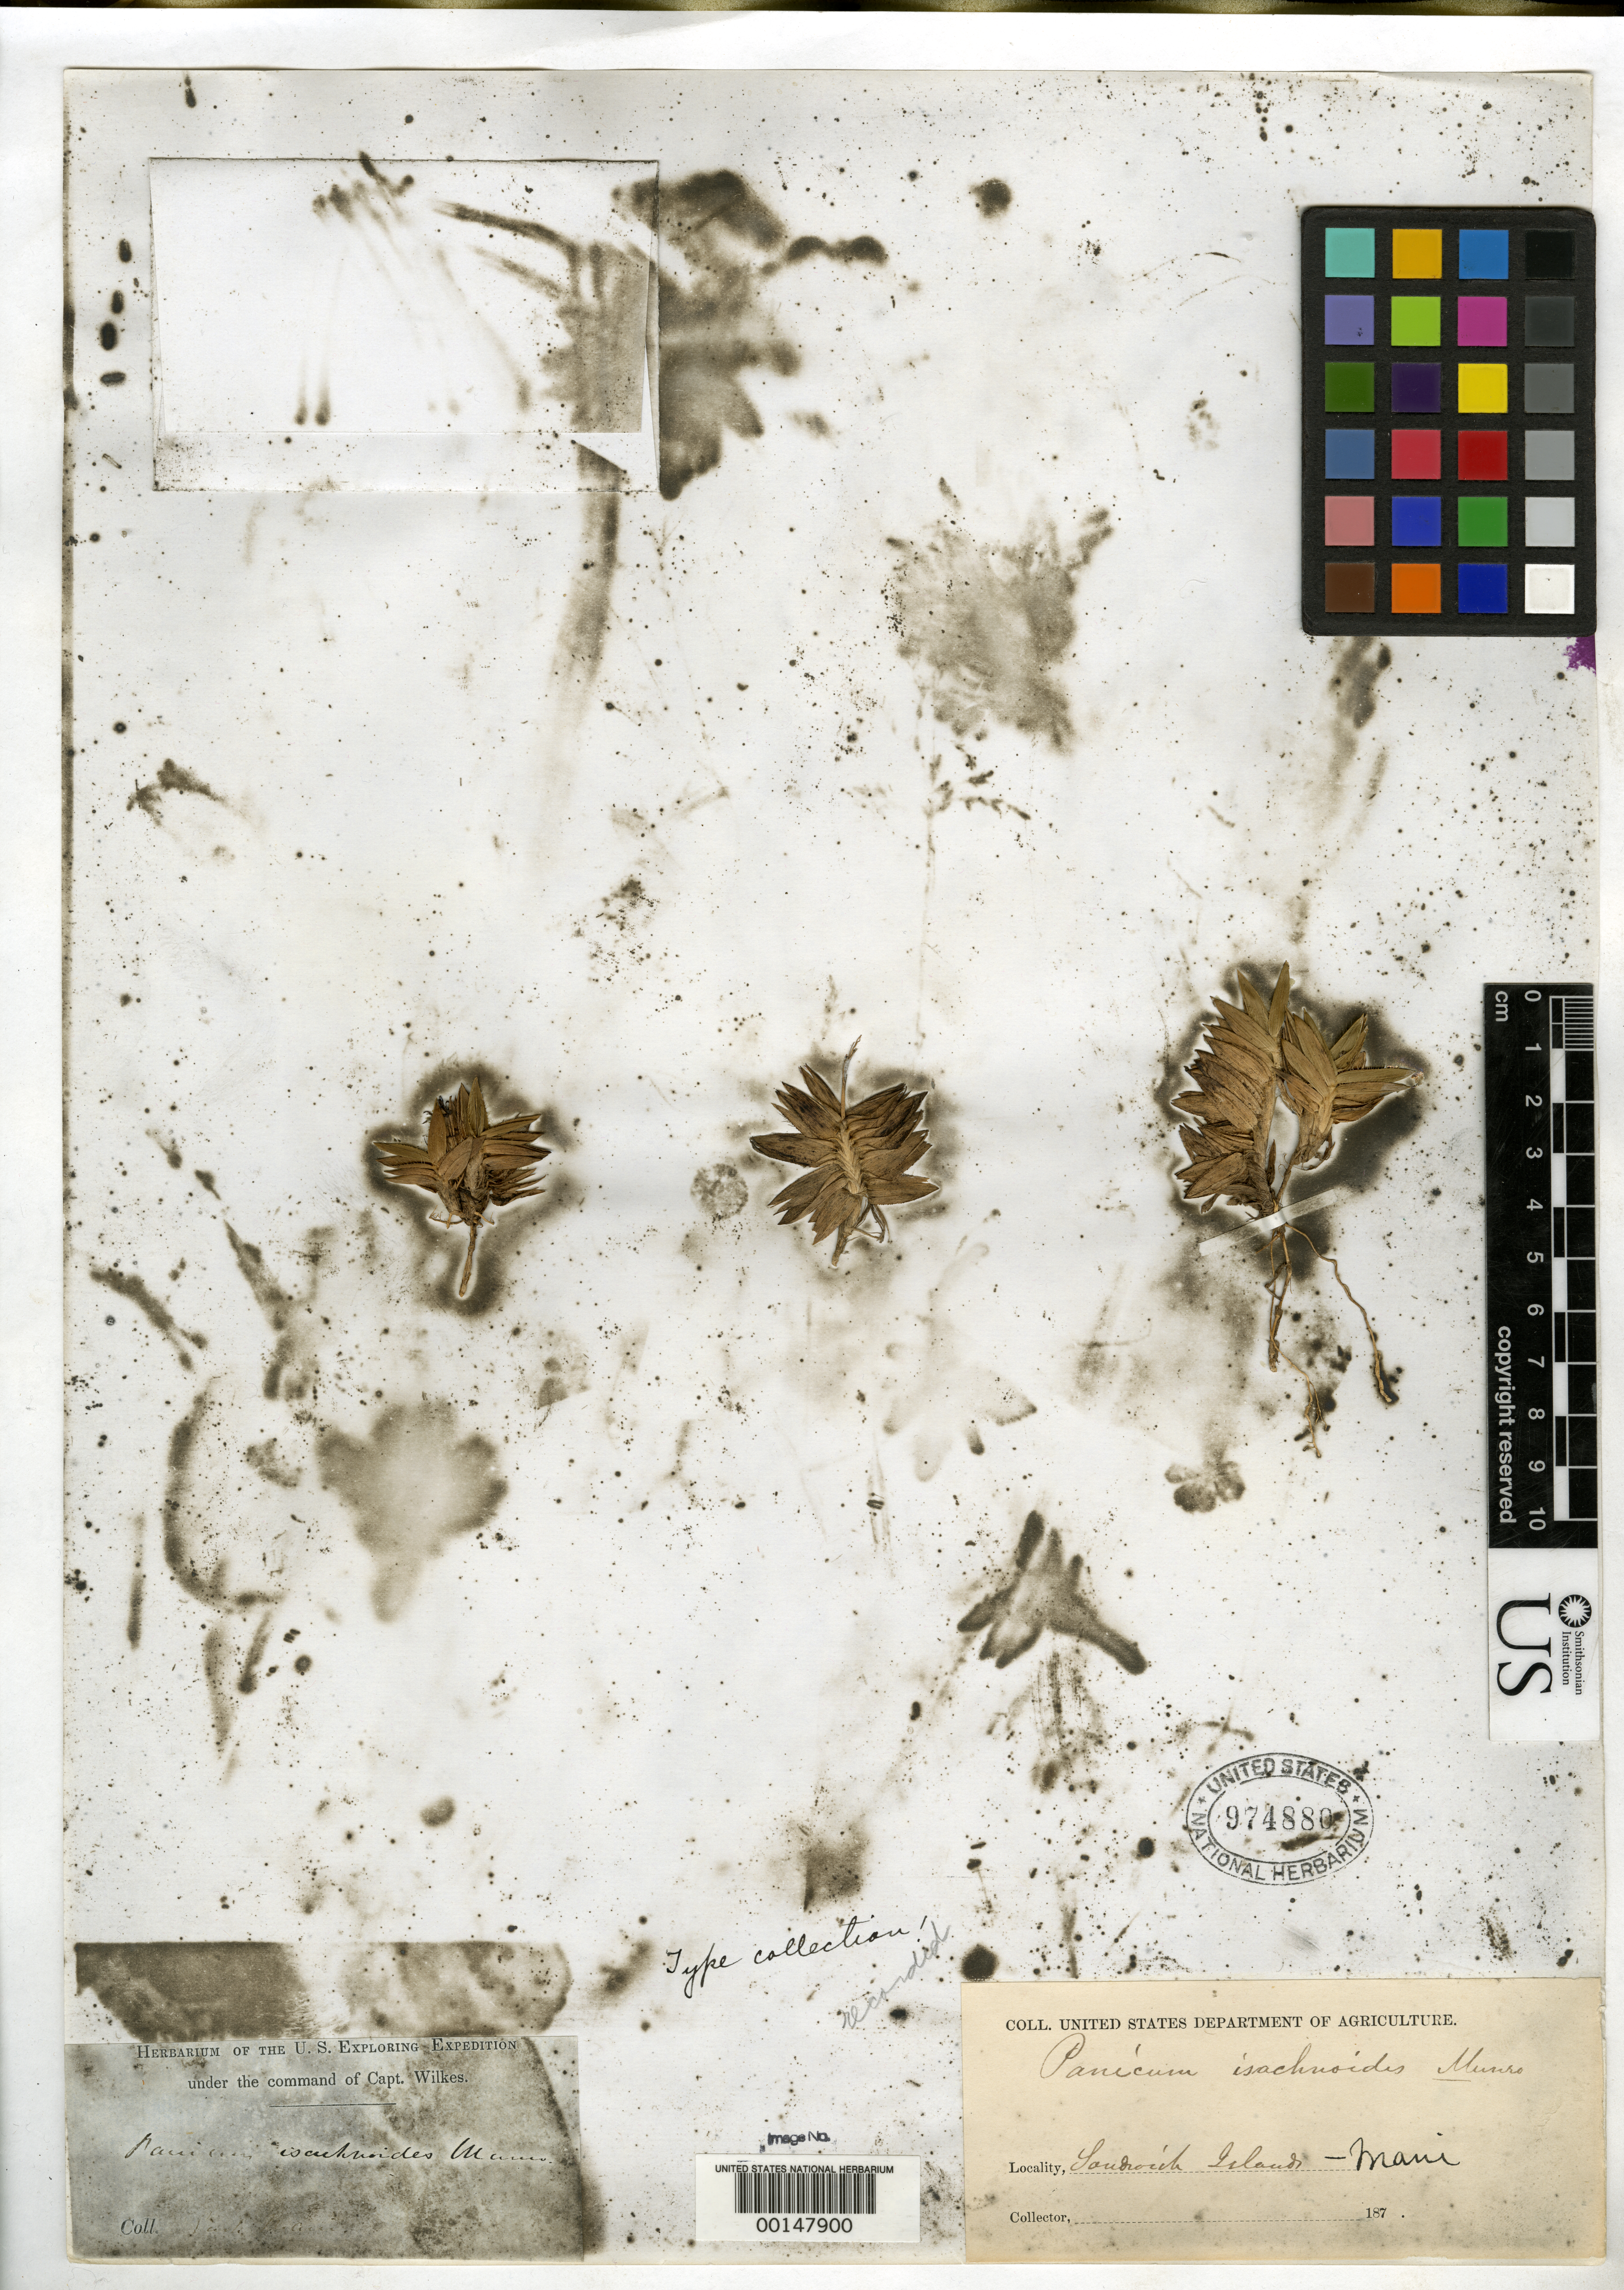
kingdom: Plantae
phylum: Tracheophyta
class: Liliopsida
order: Poales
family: Poaceae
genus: Panicum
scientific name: Panicum isachnoides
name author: Munro ex Hillebr.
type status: Possible Type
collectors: Wilkes Explor. Exped.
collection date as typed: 187-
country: United States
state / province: Hawaii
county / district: Maui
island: Maui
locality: Sandwich Islands - Maui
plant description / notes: This specimen previously recorded as "holotype", unclear why. Protologue does not cite any collections: "P. conchoideum, Hbd. in herb. In the same locality as the last two species" [Mt. Eeka, Maui]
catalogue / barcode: US 974880